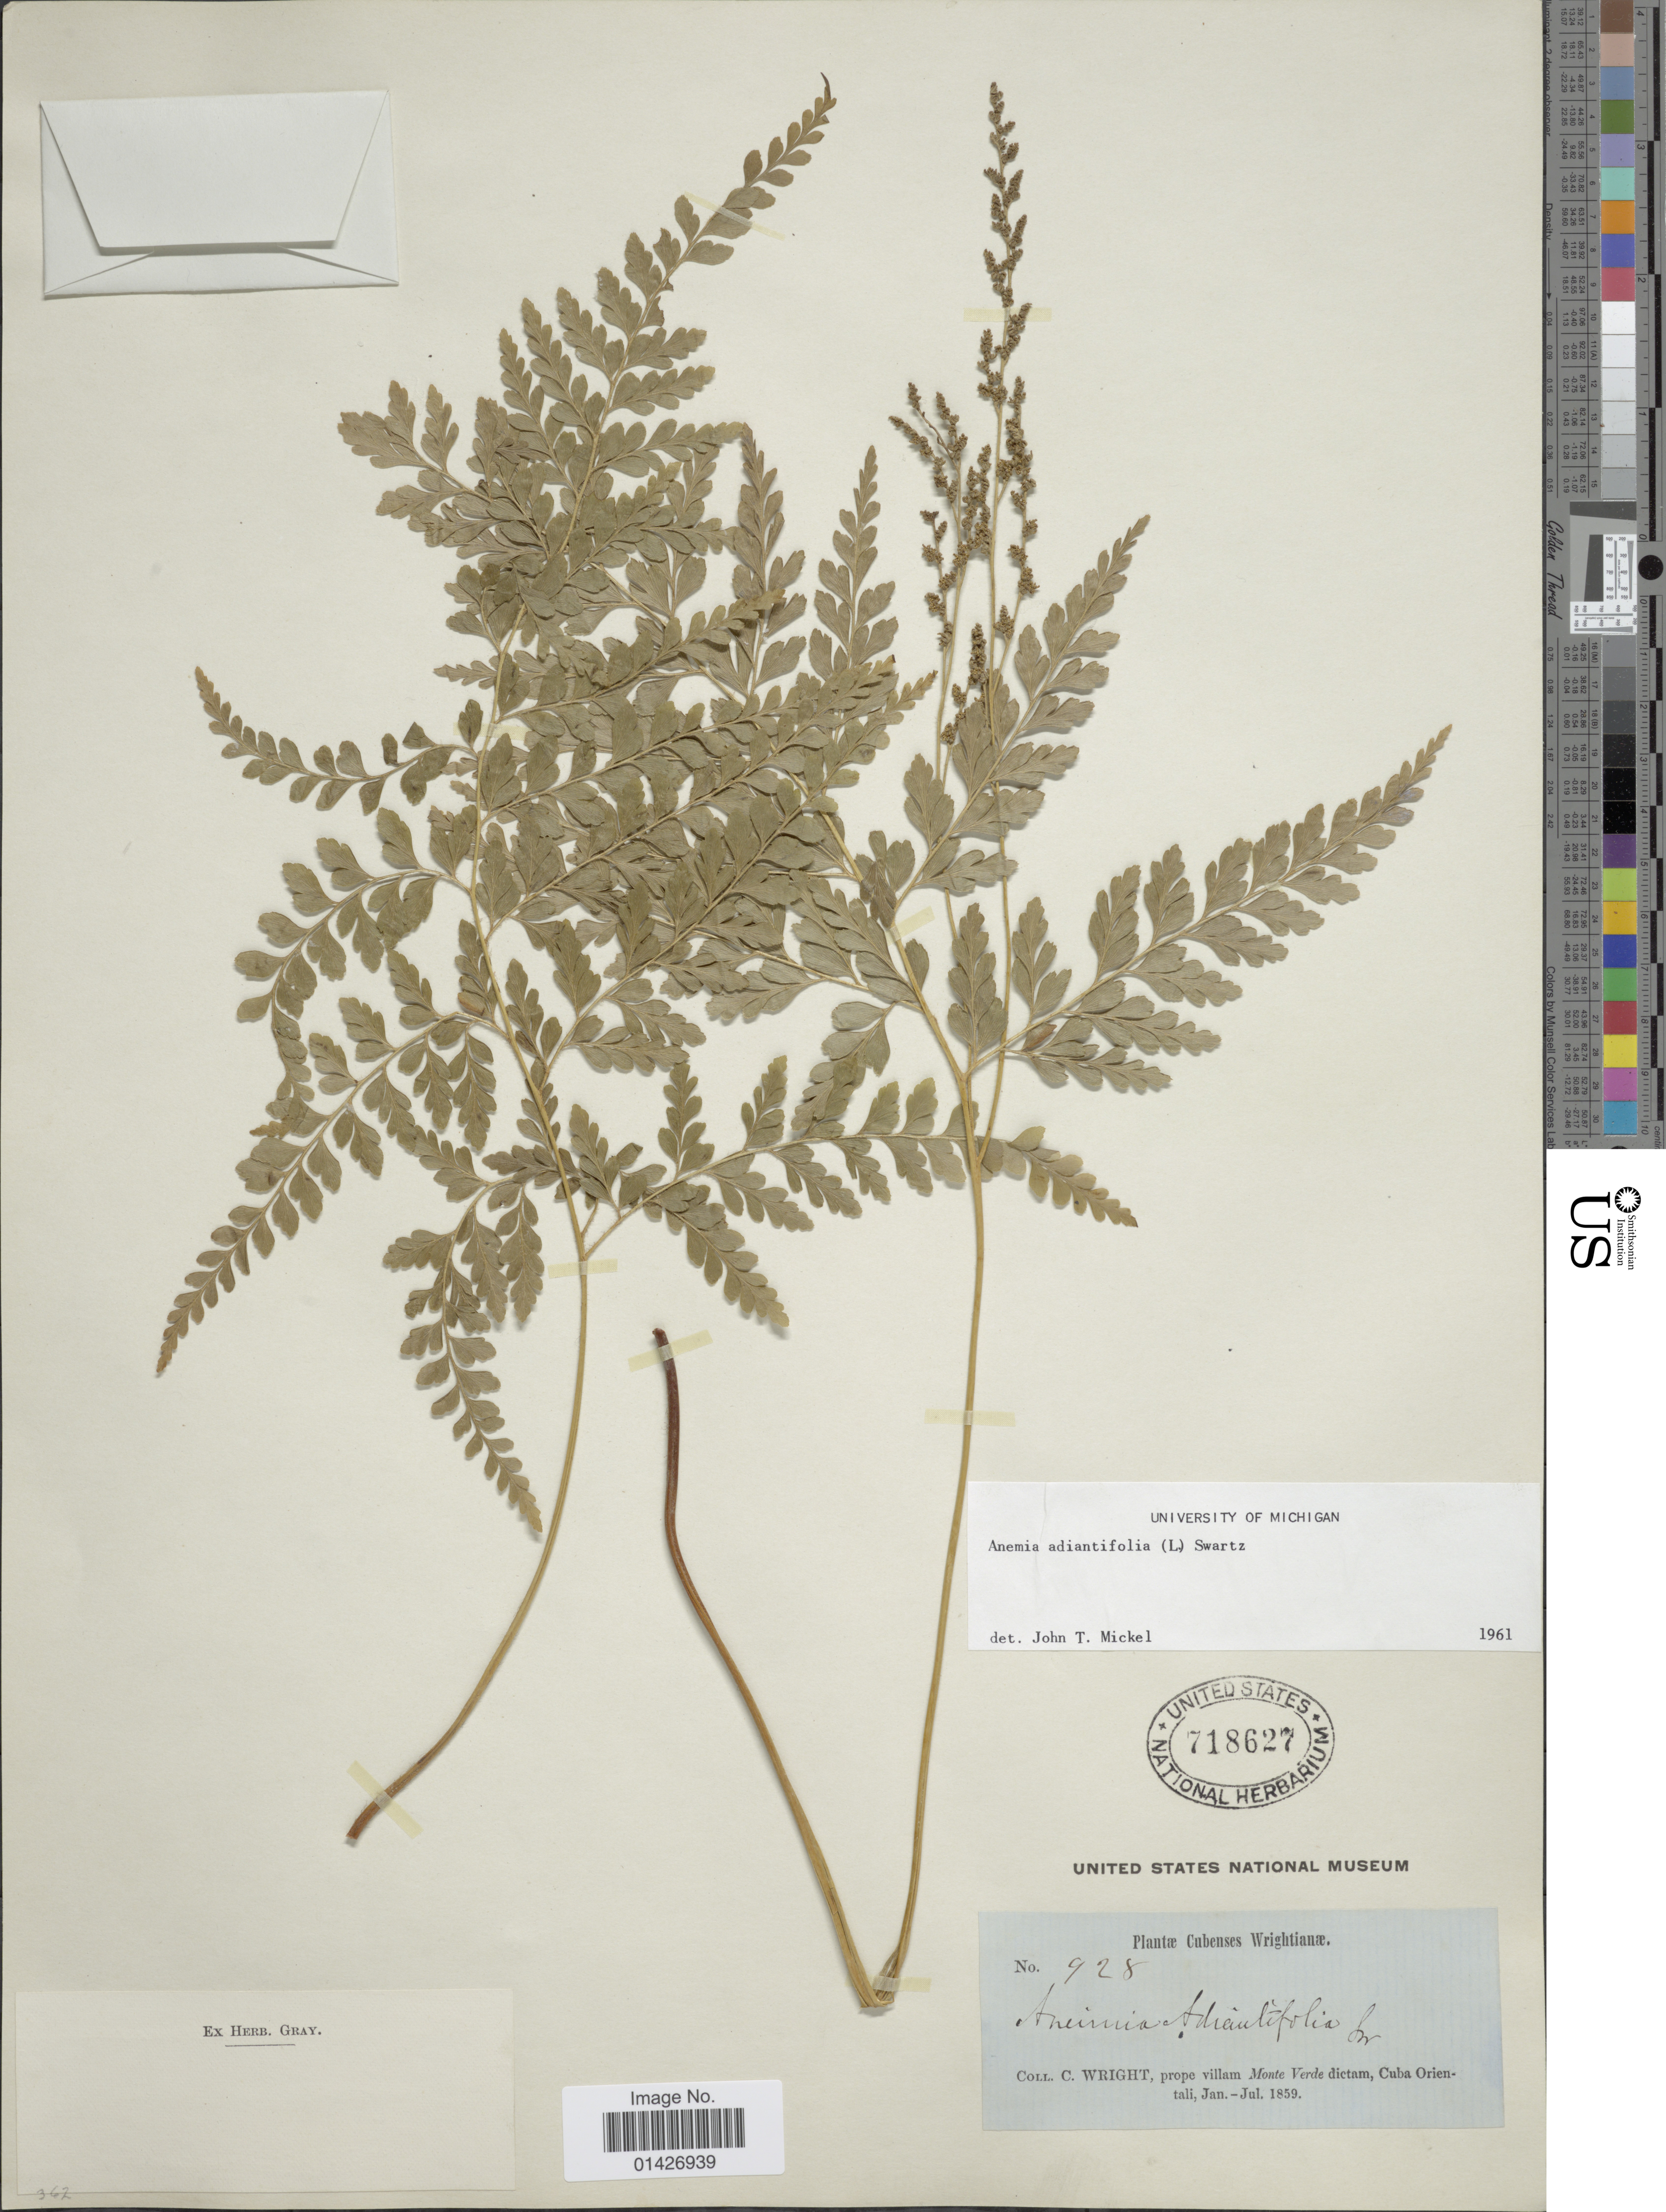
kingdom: Plantae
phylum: Tracheophyta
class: Polypodiopsida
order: Schizaeales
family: Anemiaceae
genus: Anemia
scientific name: Anemia adiantifolia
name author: (L.) Sw.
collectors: C. Wright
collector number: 928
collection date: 1859-01/1859-07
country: Cuba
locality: Prope villam Monte Verde dictam, Cuba Orientali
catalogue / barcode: US 718627